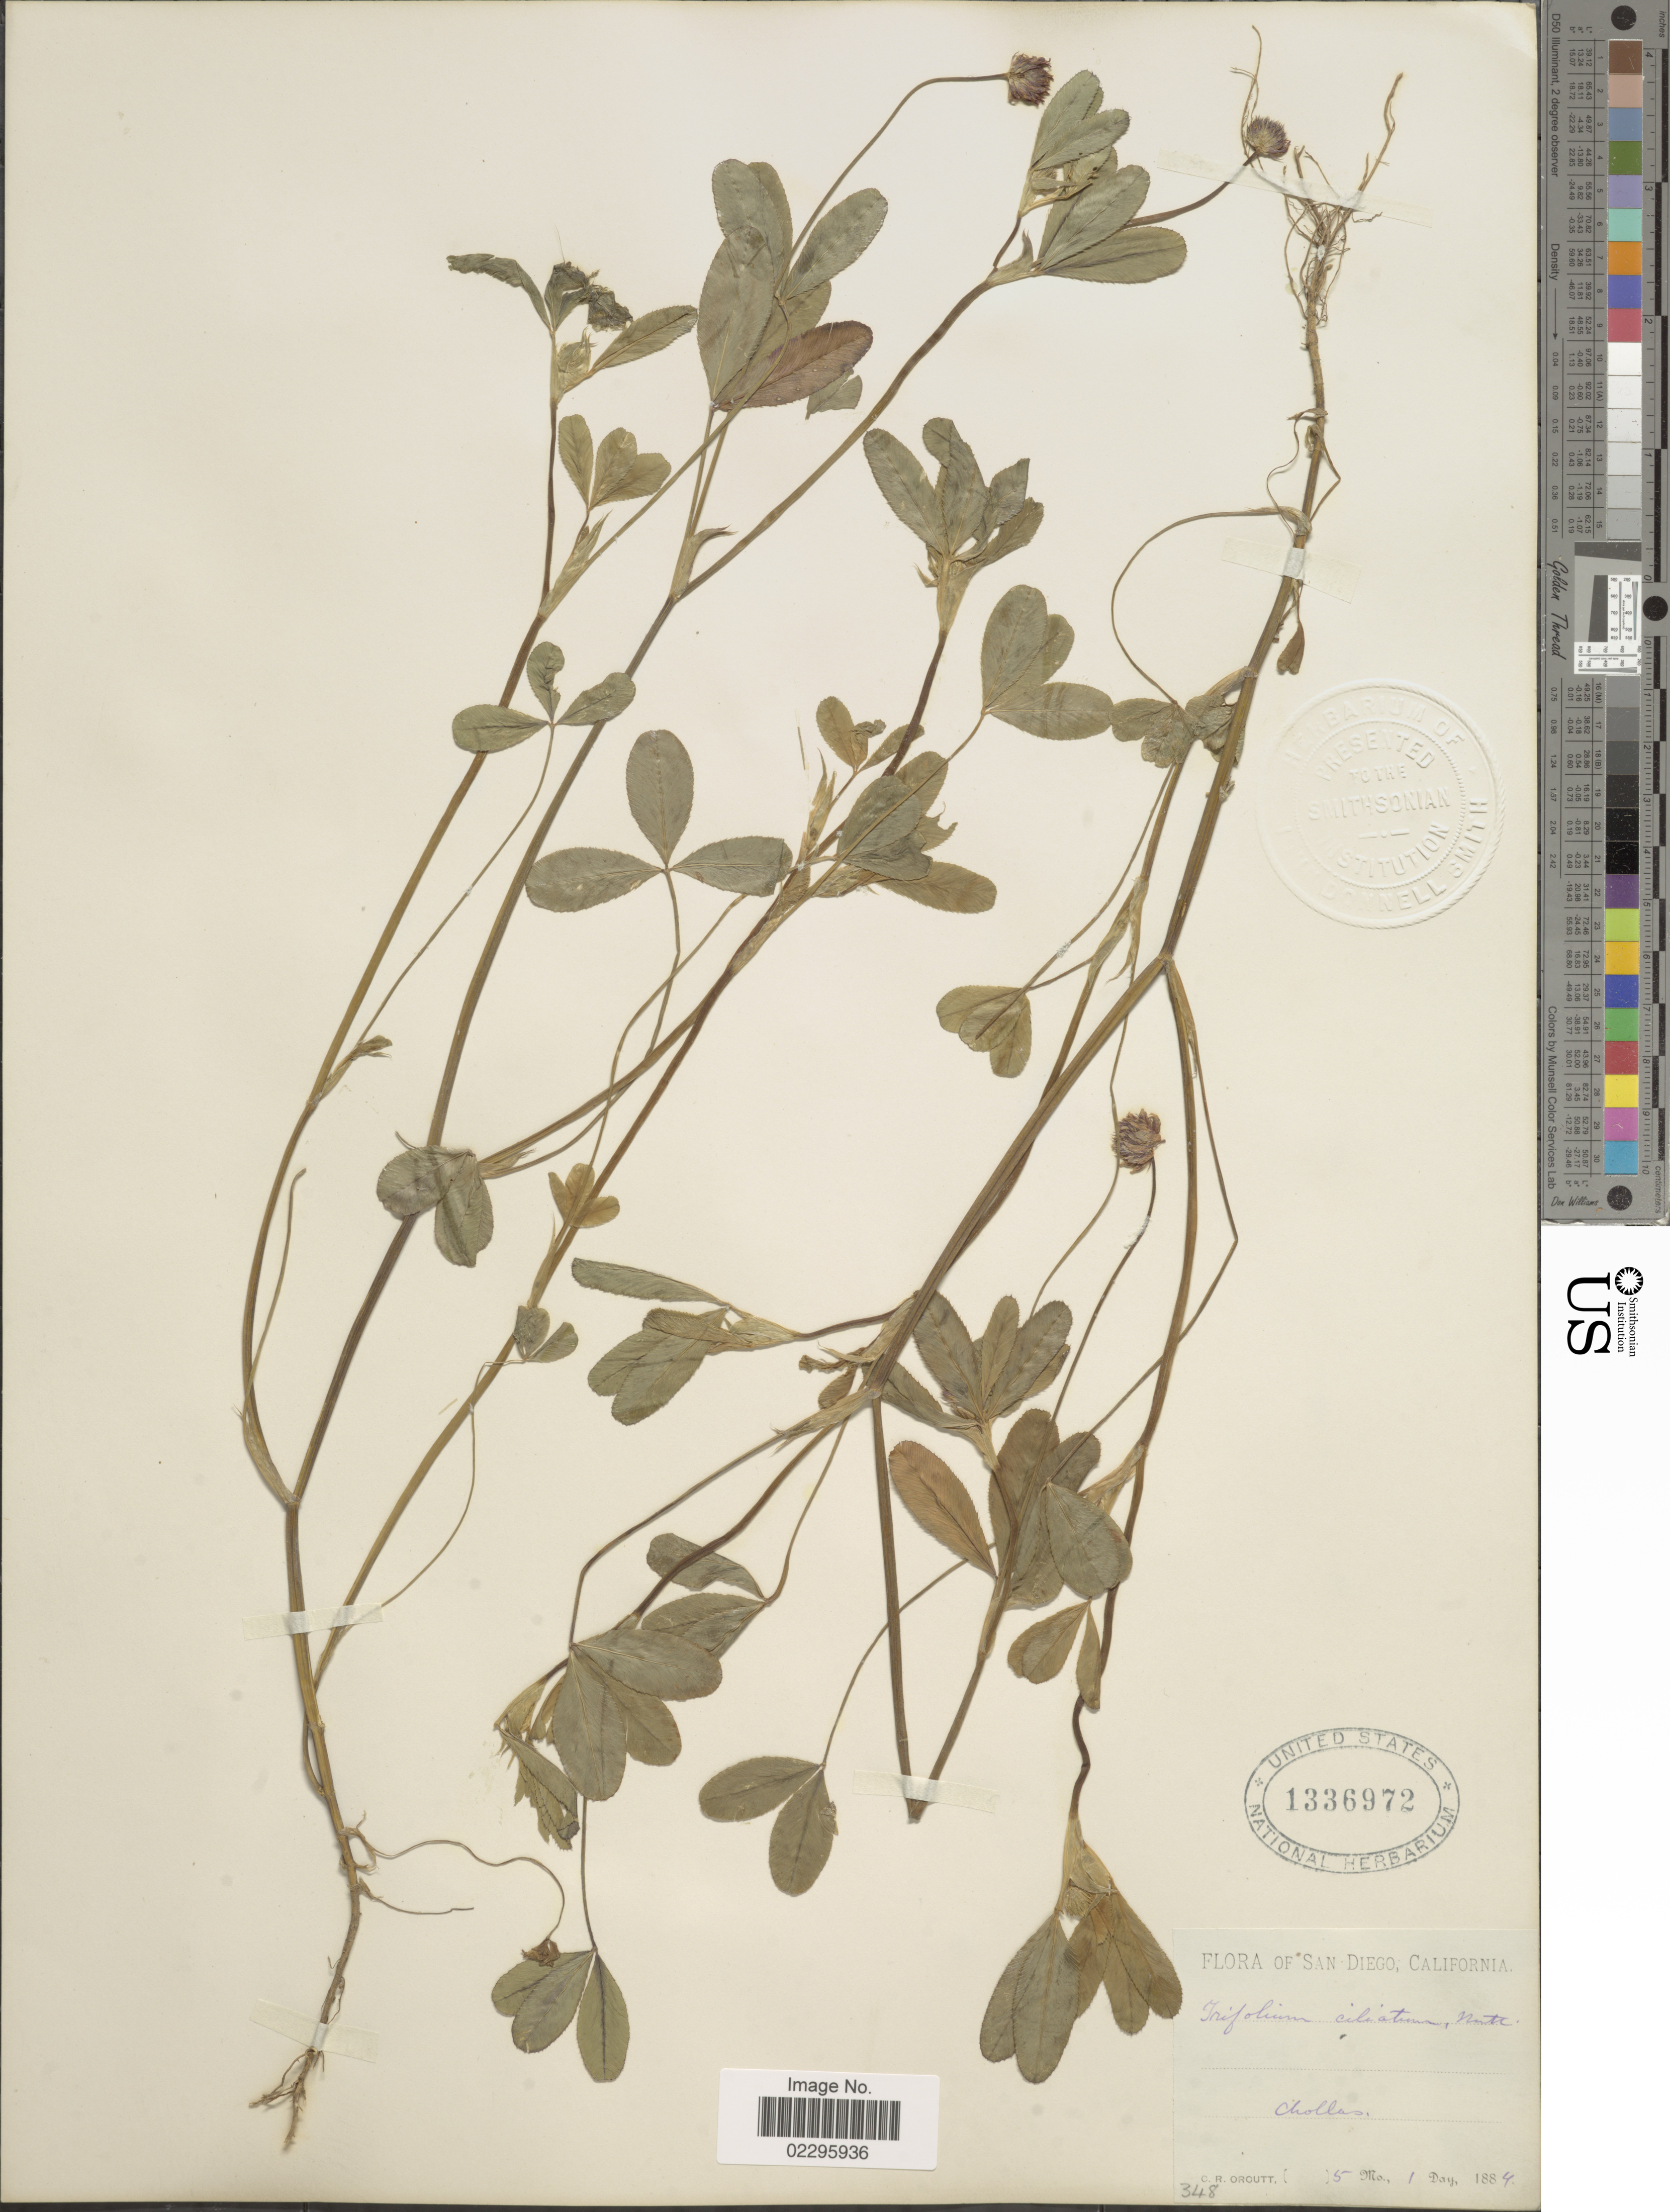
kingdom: Plantae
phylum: Tracheophyta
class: Magnoliopsida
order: Fabales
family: Fabaceae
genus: Trifolium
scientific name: Trifolium ciliolatum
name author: Benth.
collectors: C. R. Orcutt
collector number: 348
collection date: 1884-05-01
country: United States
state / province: California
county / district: San Diego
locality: San Diego, Chollas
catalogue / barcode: US 1336972